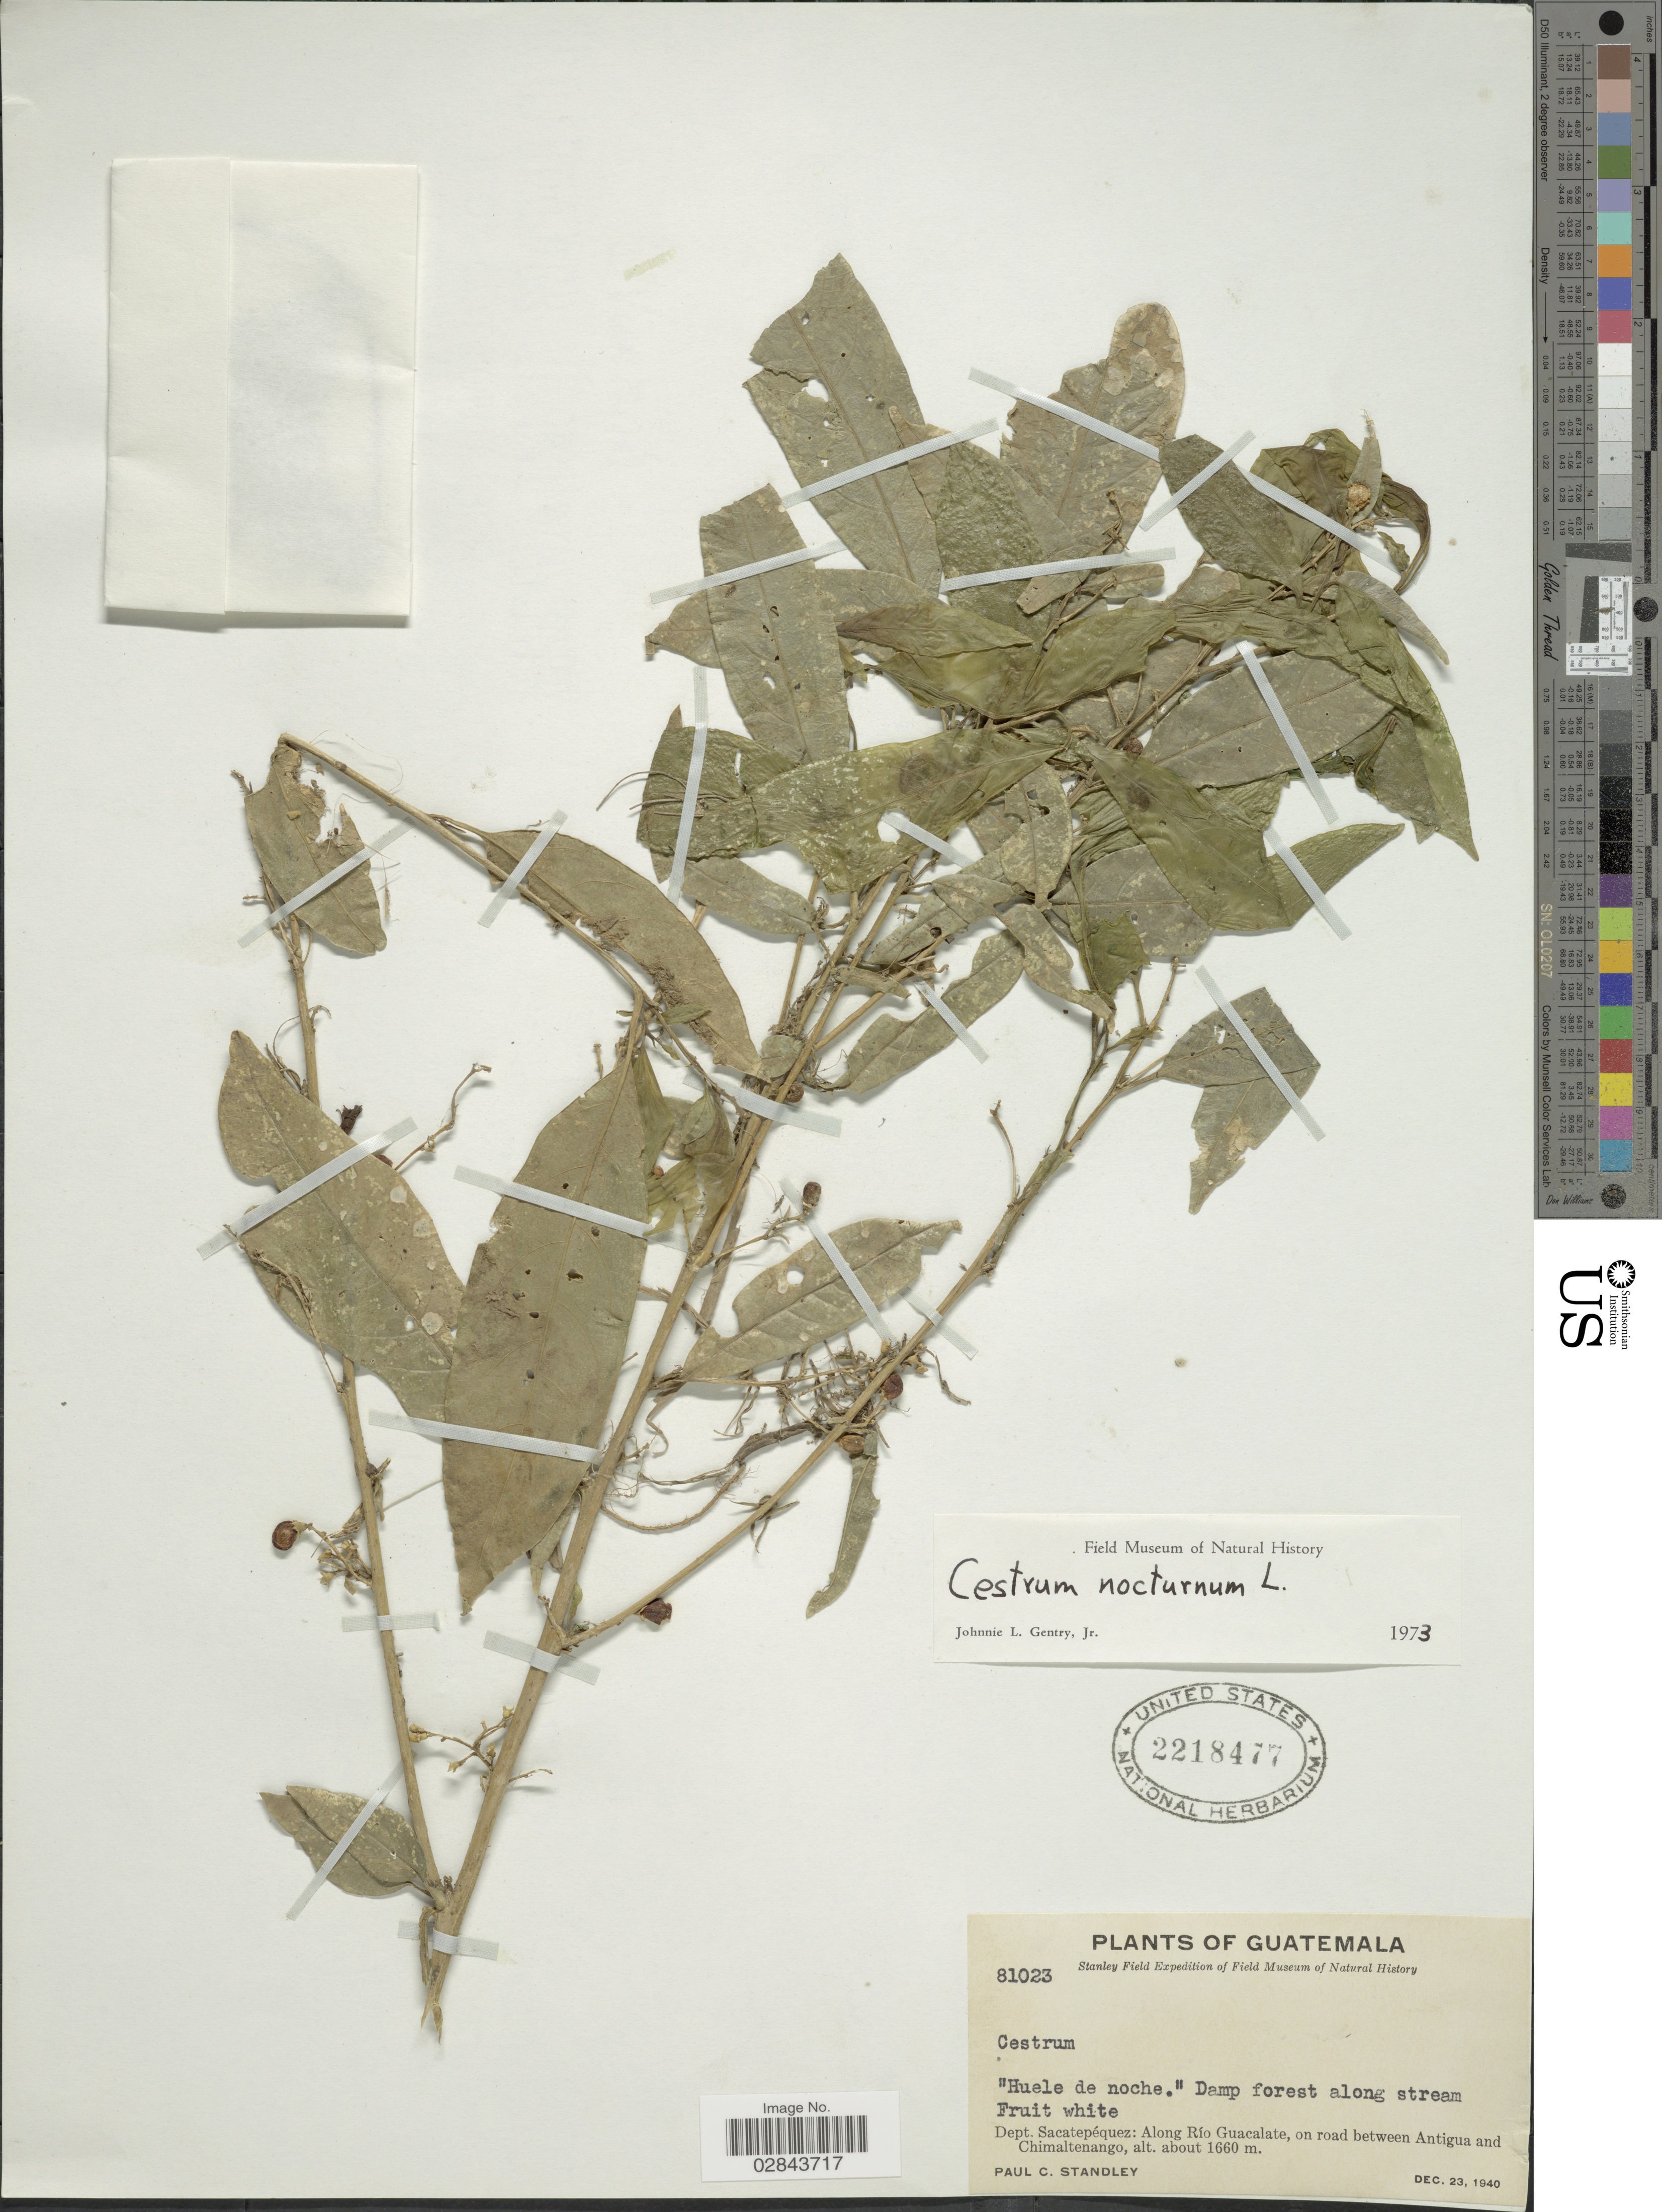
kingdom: Plantae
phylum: Tracheophyta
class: Magnoliopsida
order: Solanales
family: Solanaceae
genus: Cestrum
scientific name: Cestrum nocturnum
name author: L.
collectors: P. C. Standley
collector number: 81023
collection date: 1940-12-23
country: Guatemala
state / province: Sacatepéquez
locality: Dept. Sacatepéquez: Along Río Guacalate, on road between Antigua and Chimaltenango.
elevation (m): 1660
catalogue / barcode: US 2218477